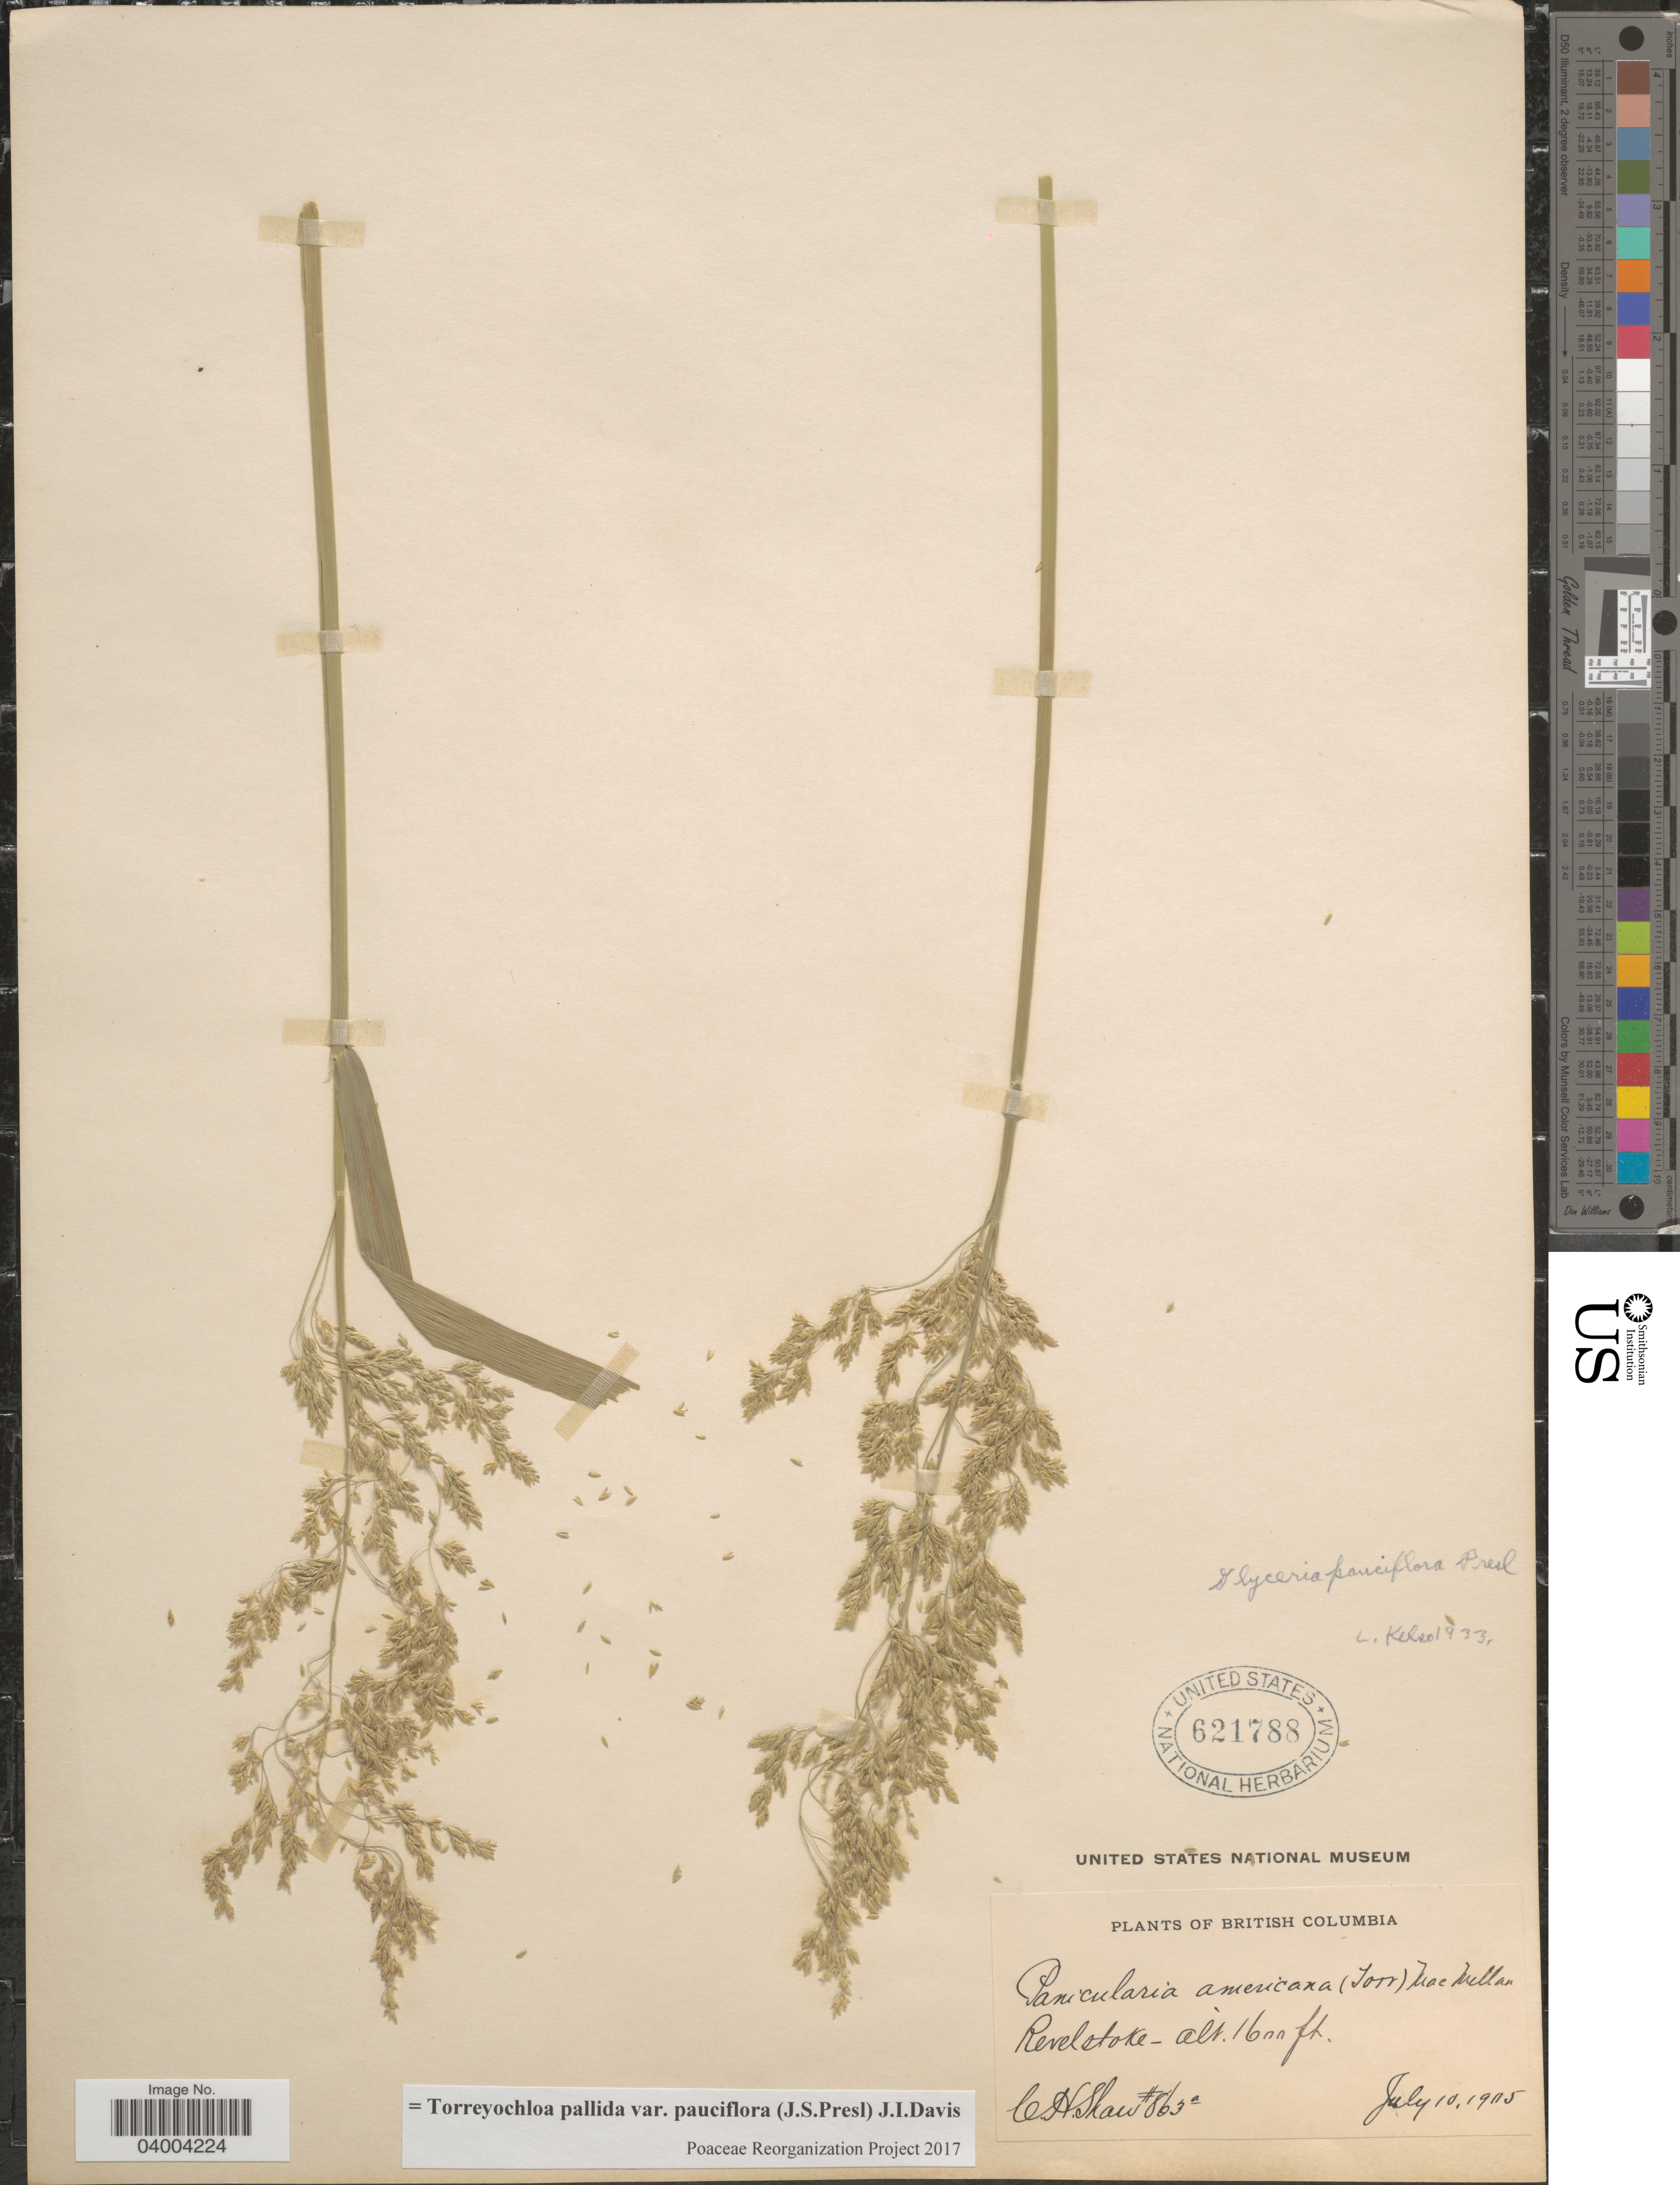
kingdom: Plantae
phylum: Tracheophyta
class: Liliopsida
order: Poales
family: Poaceae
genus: Torreyochloa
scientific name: Torreyochloa pallida var. pauciflora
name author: (J. Presl) J.I. Davis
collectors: C. H. Shaw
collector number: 863a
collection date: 1905-07-10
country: Canada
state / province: British Columbia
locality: Revelstoke.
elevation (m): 488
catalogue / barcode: US 621788